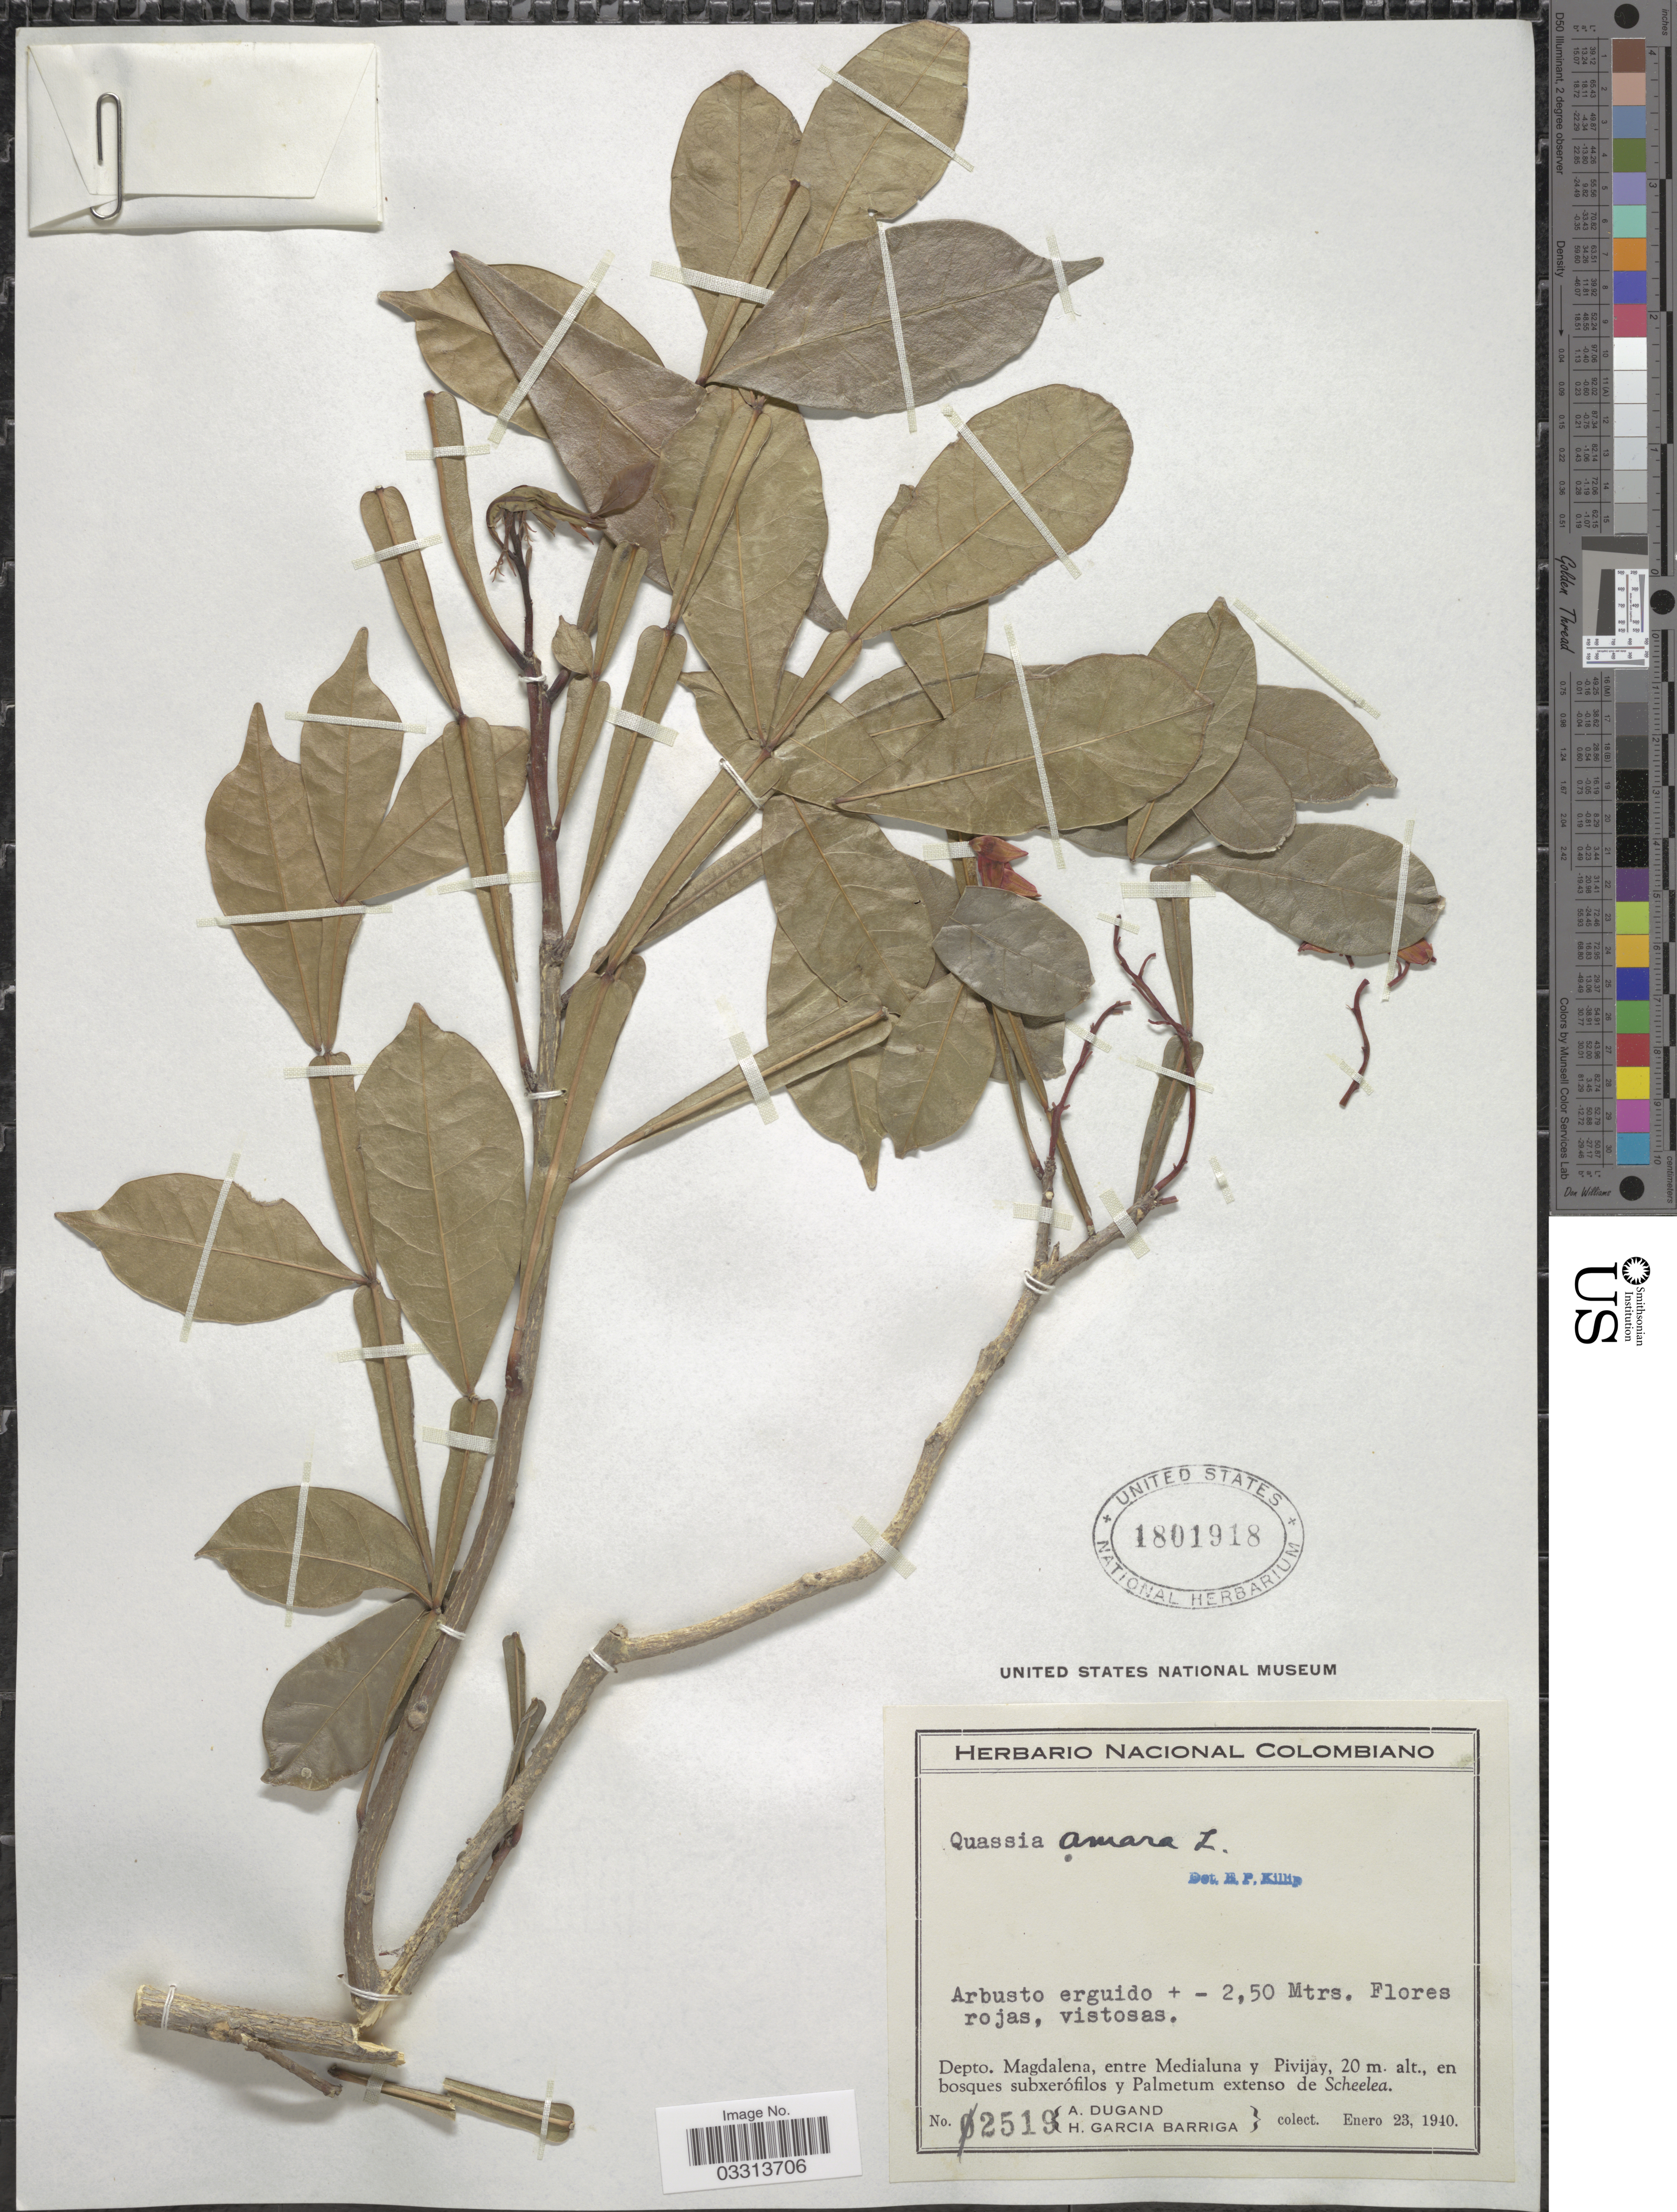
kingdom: Plantae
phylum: Tracheophyta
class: Magnoliopsida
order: Sapindales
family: Simaroubaceae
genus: Quassia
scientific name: Quassia amara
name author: L.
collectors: A. Dugand & H. García Barriga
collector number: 2519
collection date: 1940-01-23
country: Colombia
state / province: Magdalena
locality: Depto. Magdalena, entre Medialuna y Pivijay.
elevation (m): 20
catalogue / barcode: US 1801918